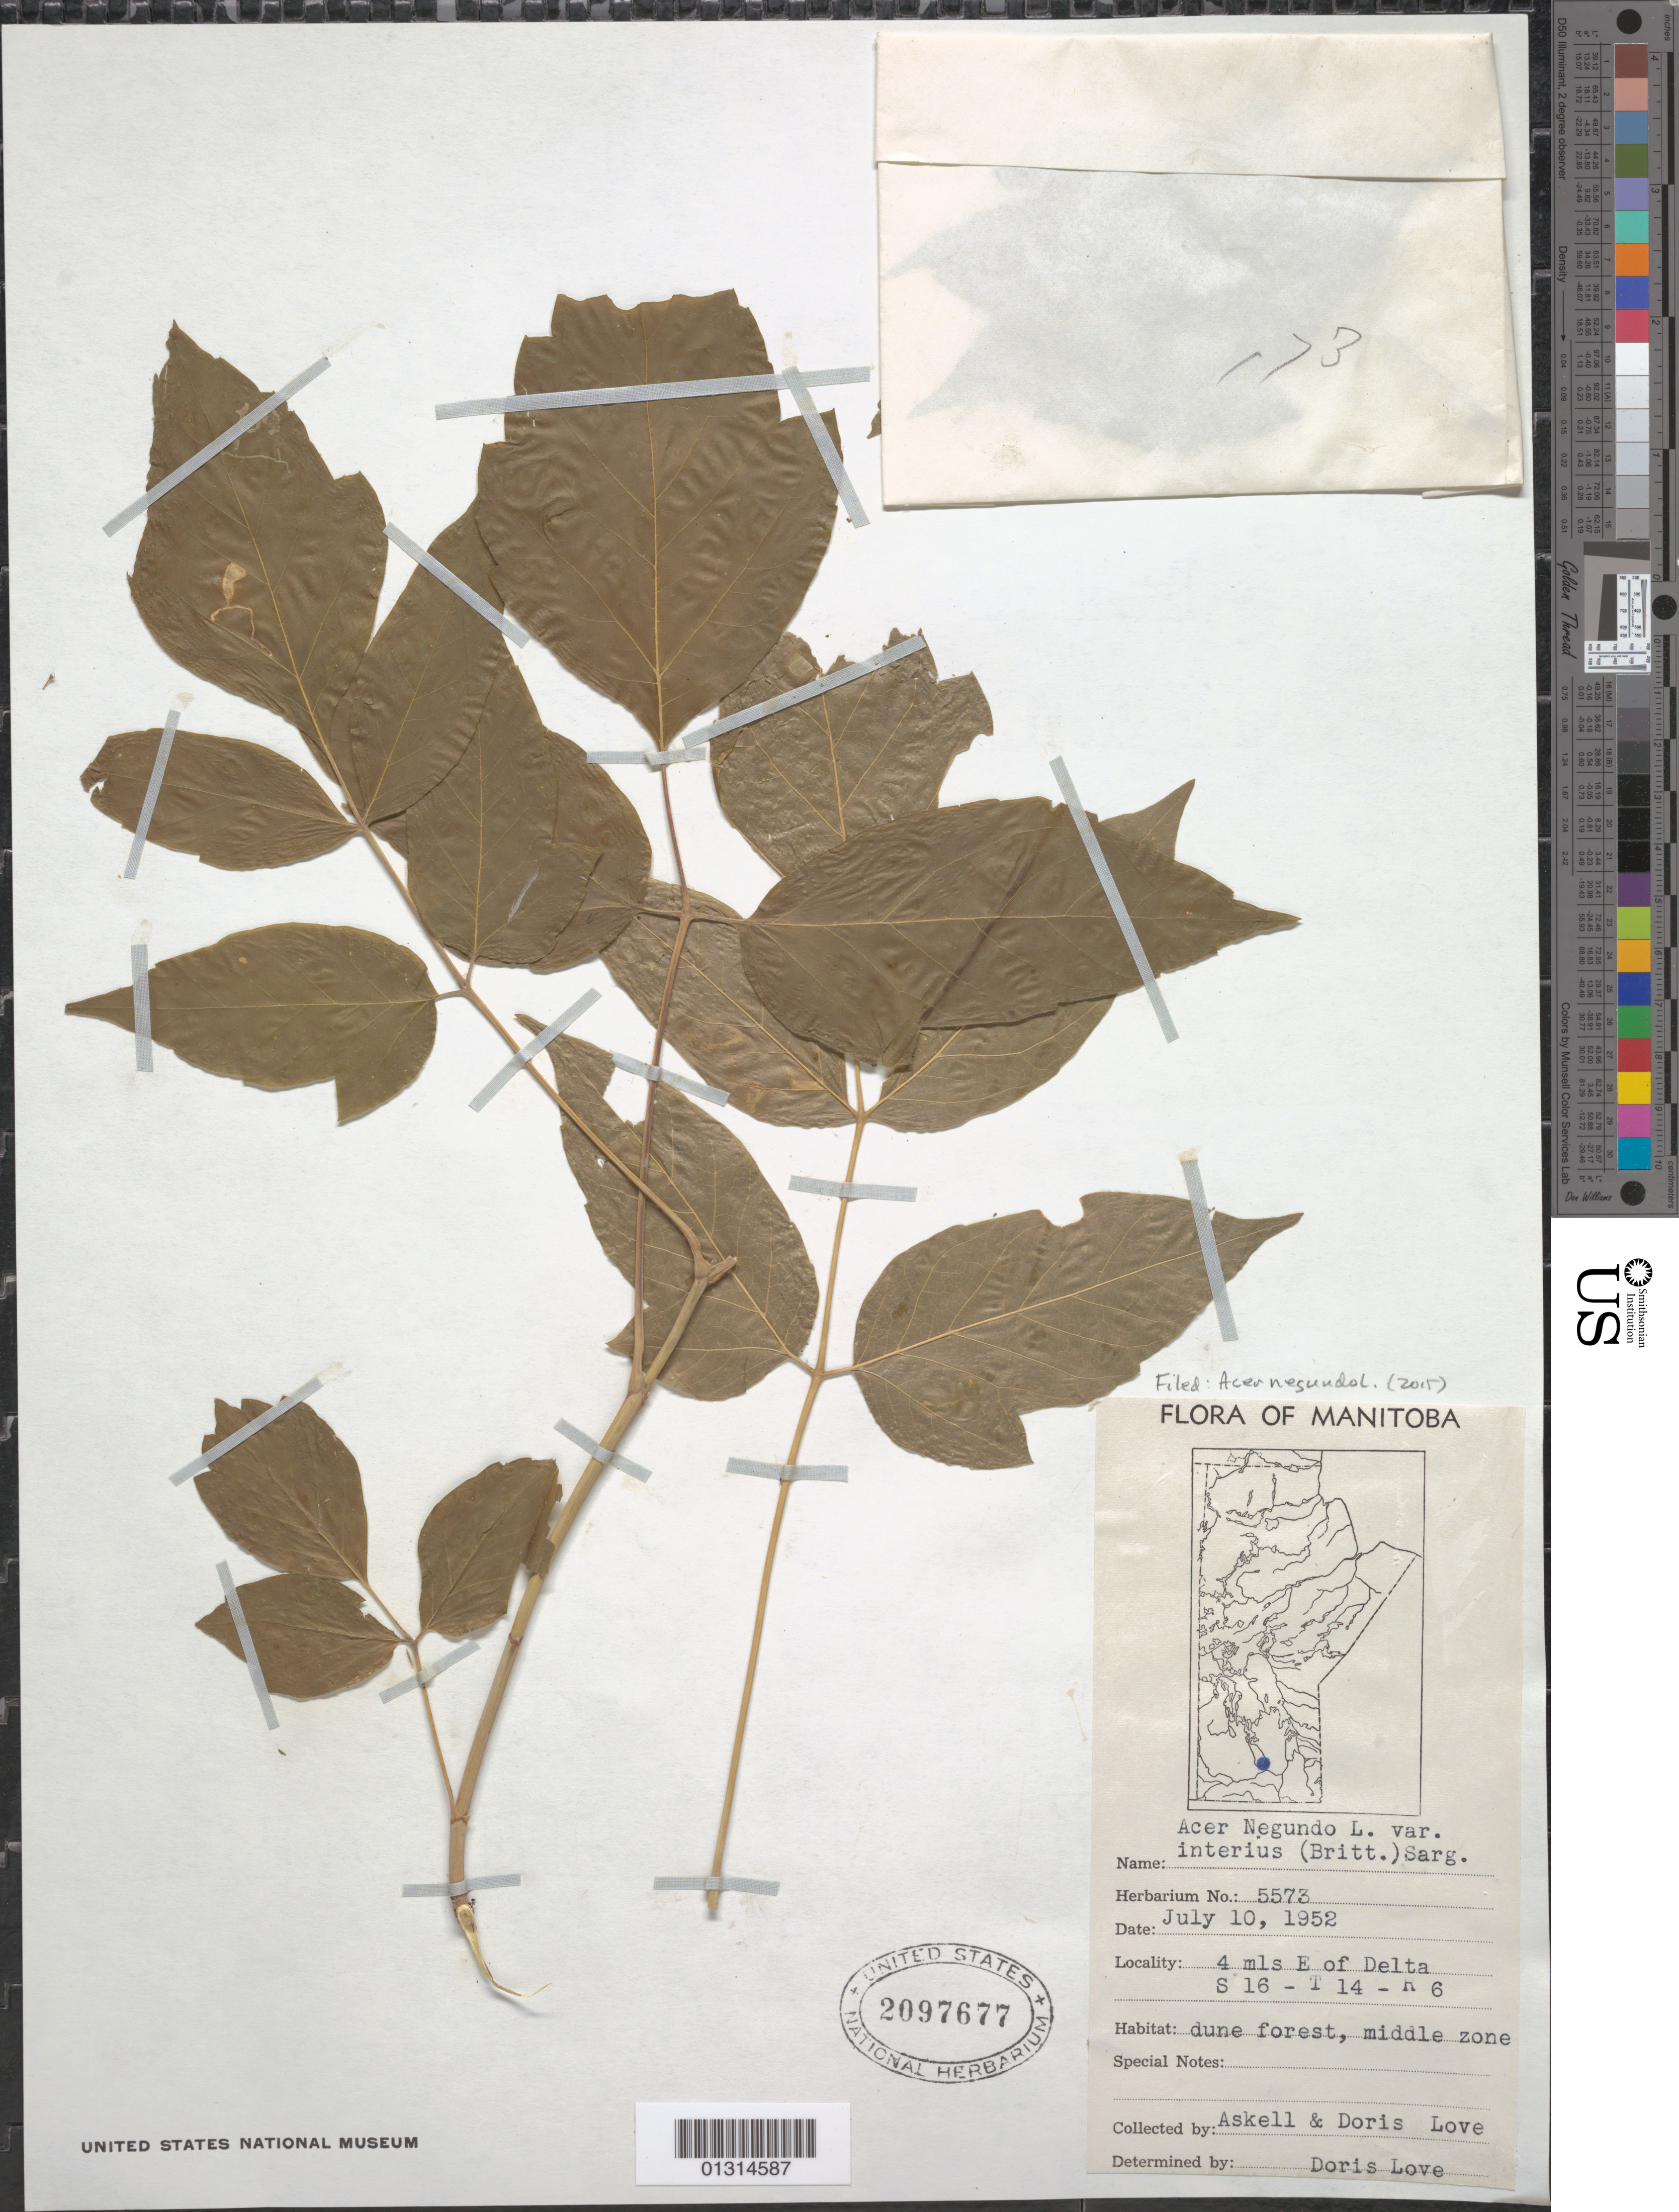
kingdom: Plantae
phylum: Tracheophyta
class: Magnoliopsida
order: Sapindales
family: Sapindaceae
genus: Acer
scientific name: Acer negundo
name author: L.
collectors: Á. Löve & D. Löve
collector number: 5573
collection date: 1952-07-10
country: Canada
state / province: Manitoba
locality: Delta, 4 miles east. S 16 - T 14 - R 6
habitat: Dune forest, middle zone.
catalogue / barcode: US 2097677